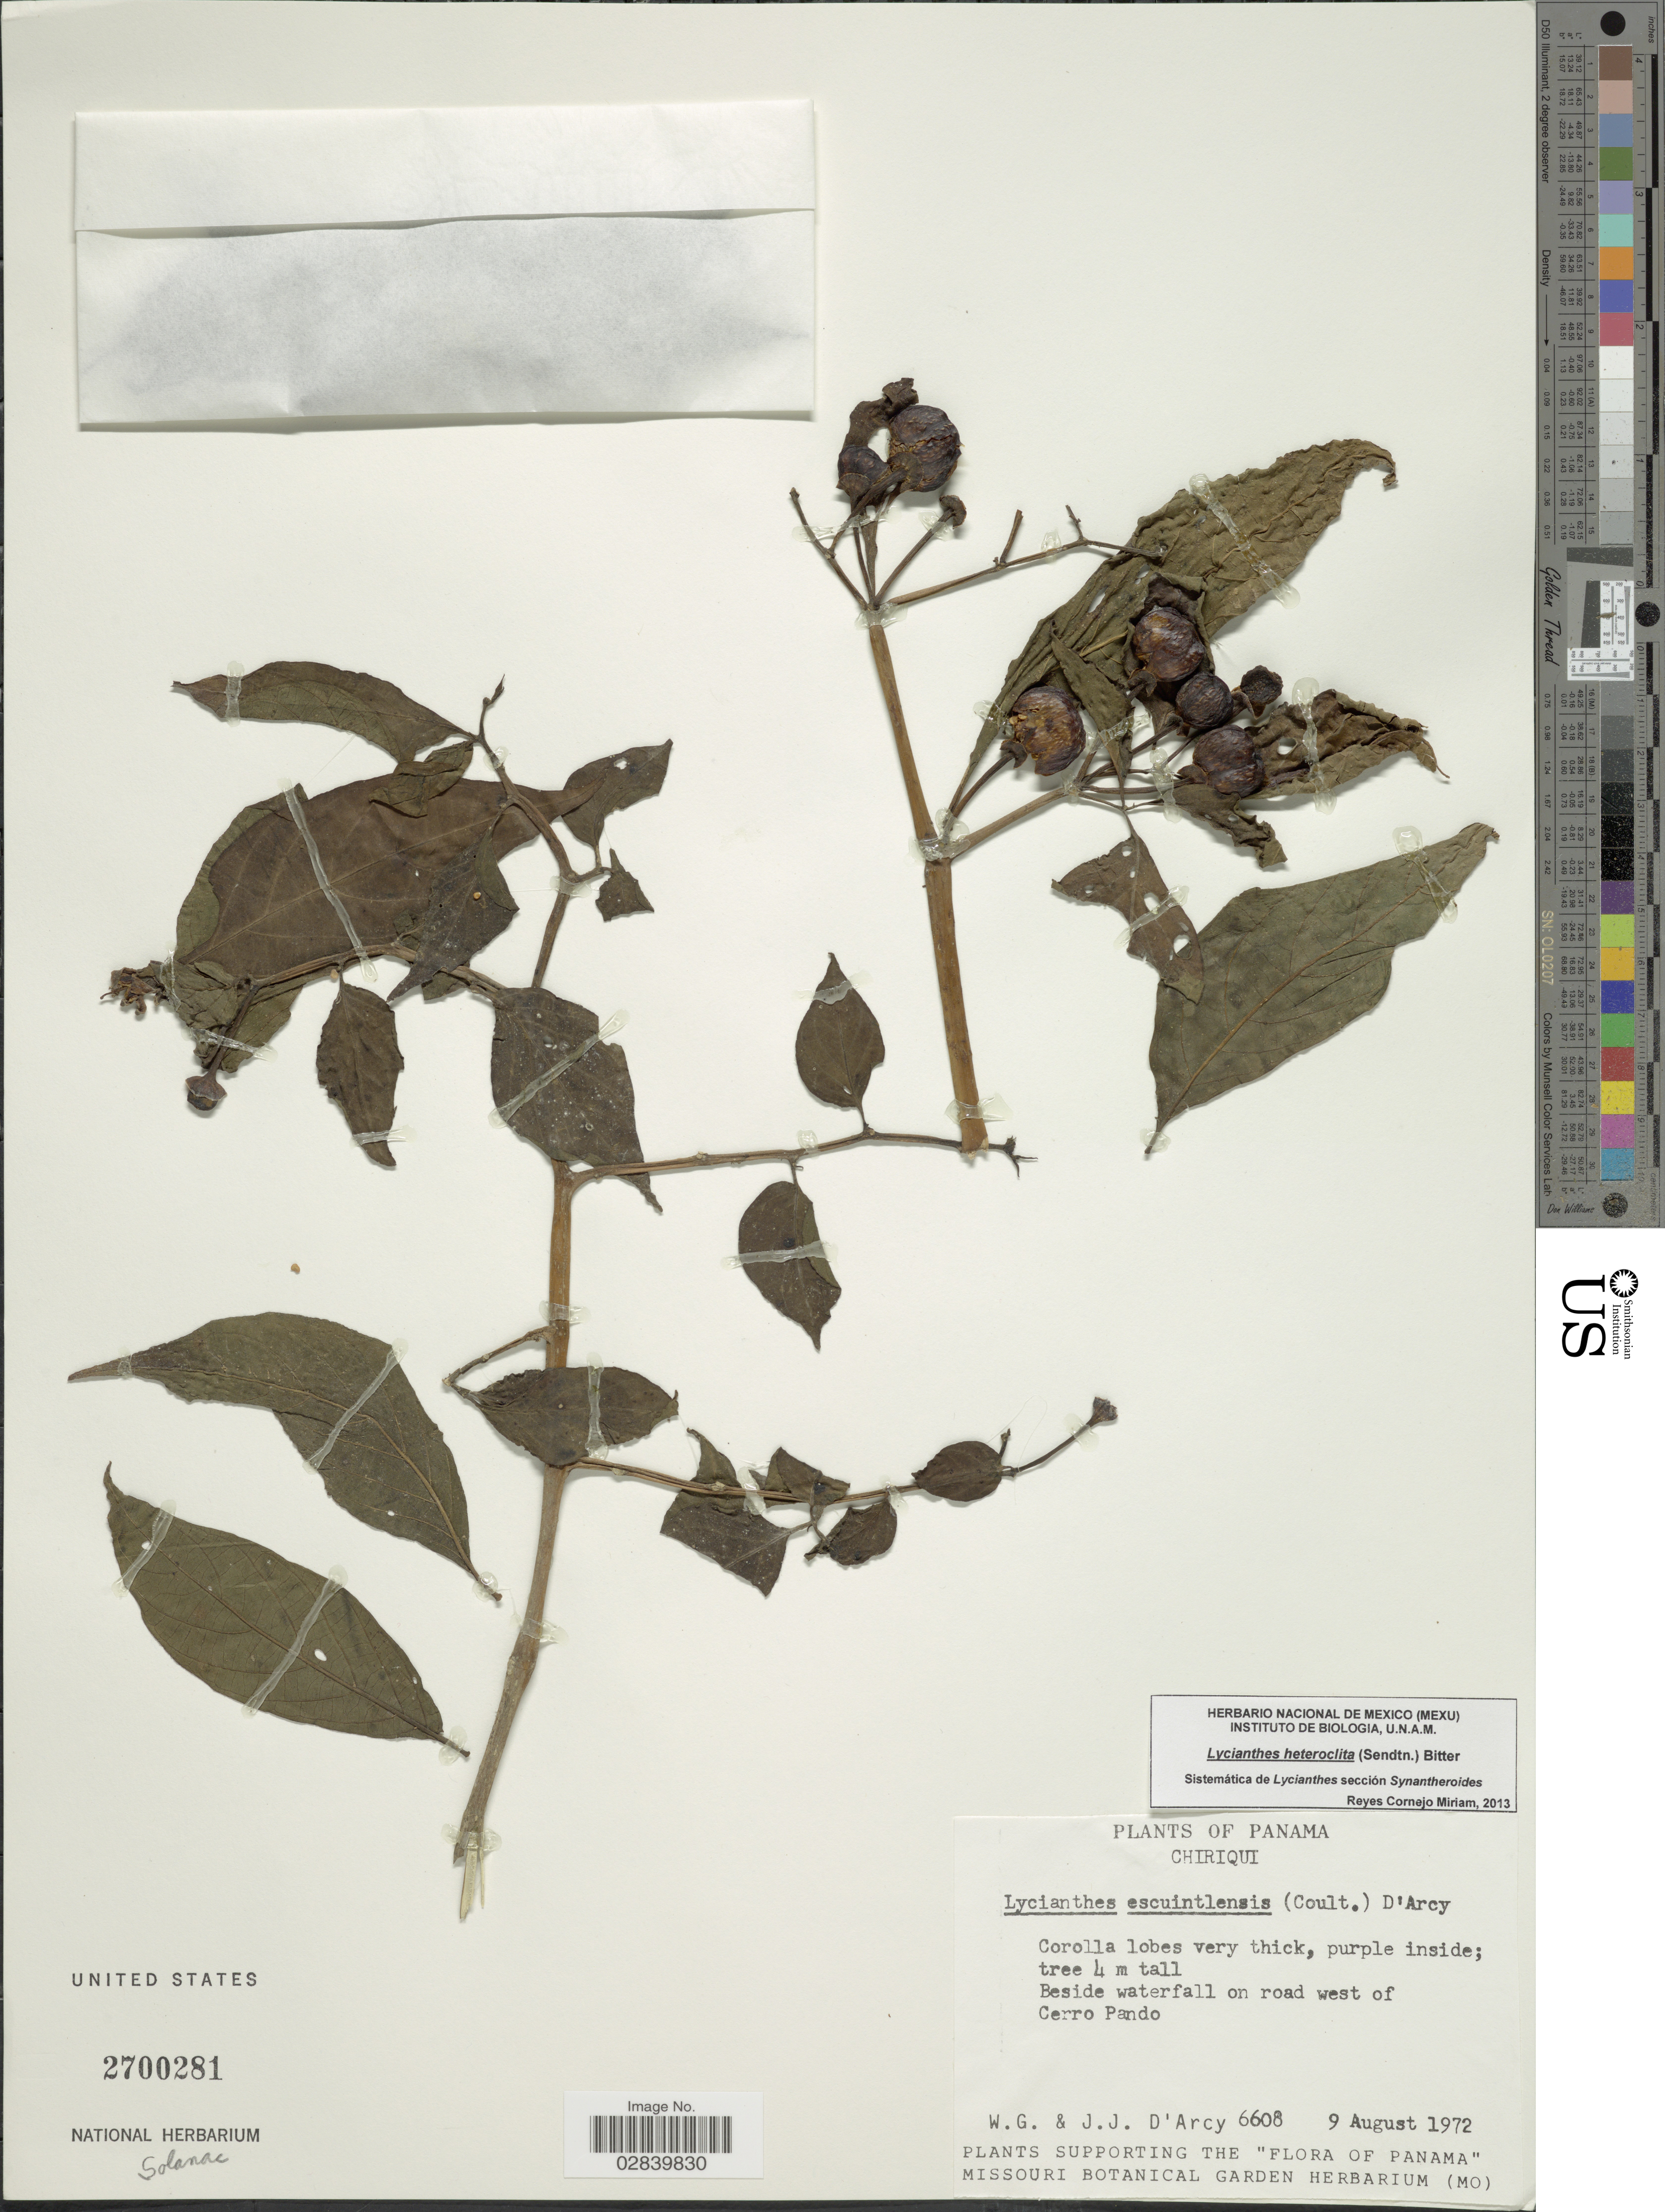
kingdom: Plantae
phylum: Tracheophyta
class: Magnoliopsida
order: Solanales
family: Solanaceae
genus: Lycianthes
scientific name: Lycianthes heteroclita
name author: (Sendtn.) Bitter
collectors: W. G. D'Arcy & J. J. D'Arcy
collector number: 6608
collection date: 1972-08-09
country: Panama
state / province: Chiriqui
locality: Beside waterfall on road west of Cerro Pando.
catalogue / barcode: US 2700281